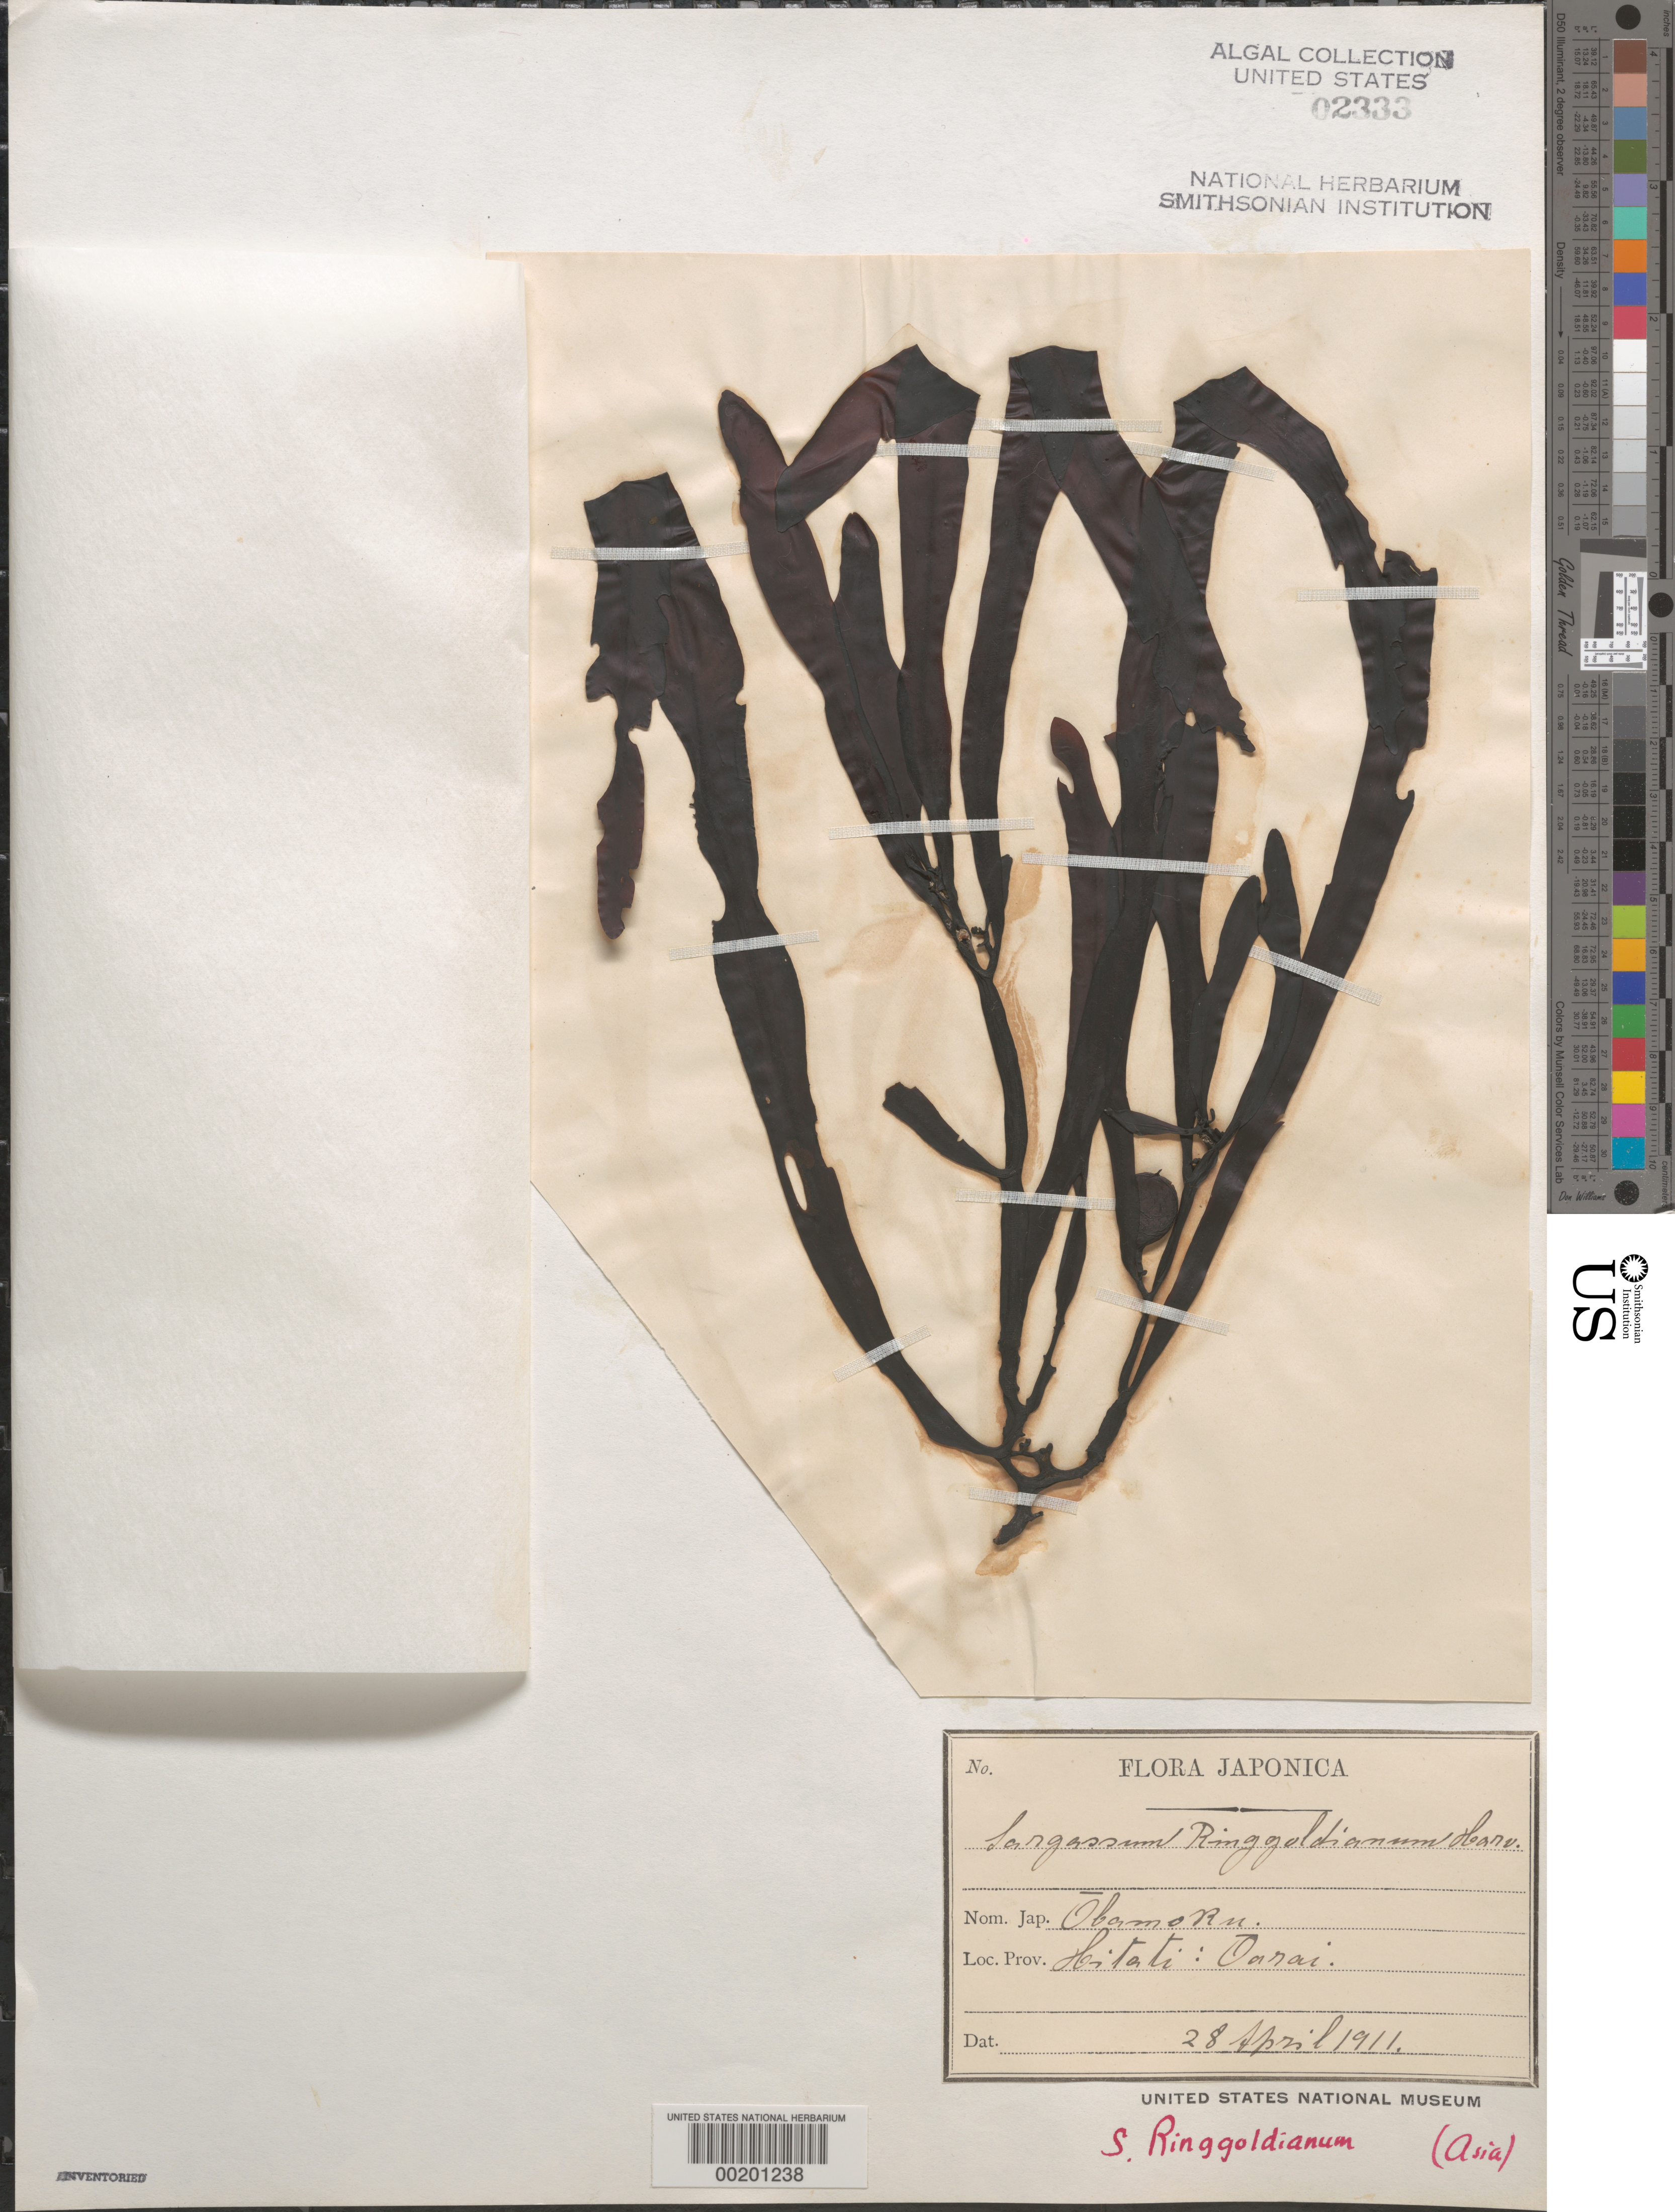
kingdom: Chromista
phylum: Ochrophyta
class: Phaeophyceae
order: Fucales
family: Sargassaceae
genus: Sargassum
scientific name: Sargassum ringgoldianum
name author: Harv.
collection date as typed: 28 Apr 1911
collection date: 1911-04-28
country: Japan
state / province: Ibaraki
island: Honshu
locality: Oarai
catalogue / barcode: US 2333